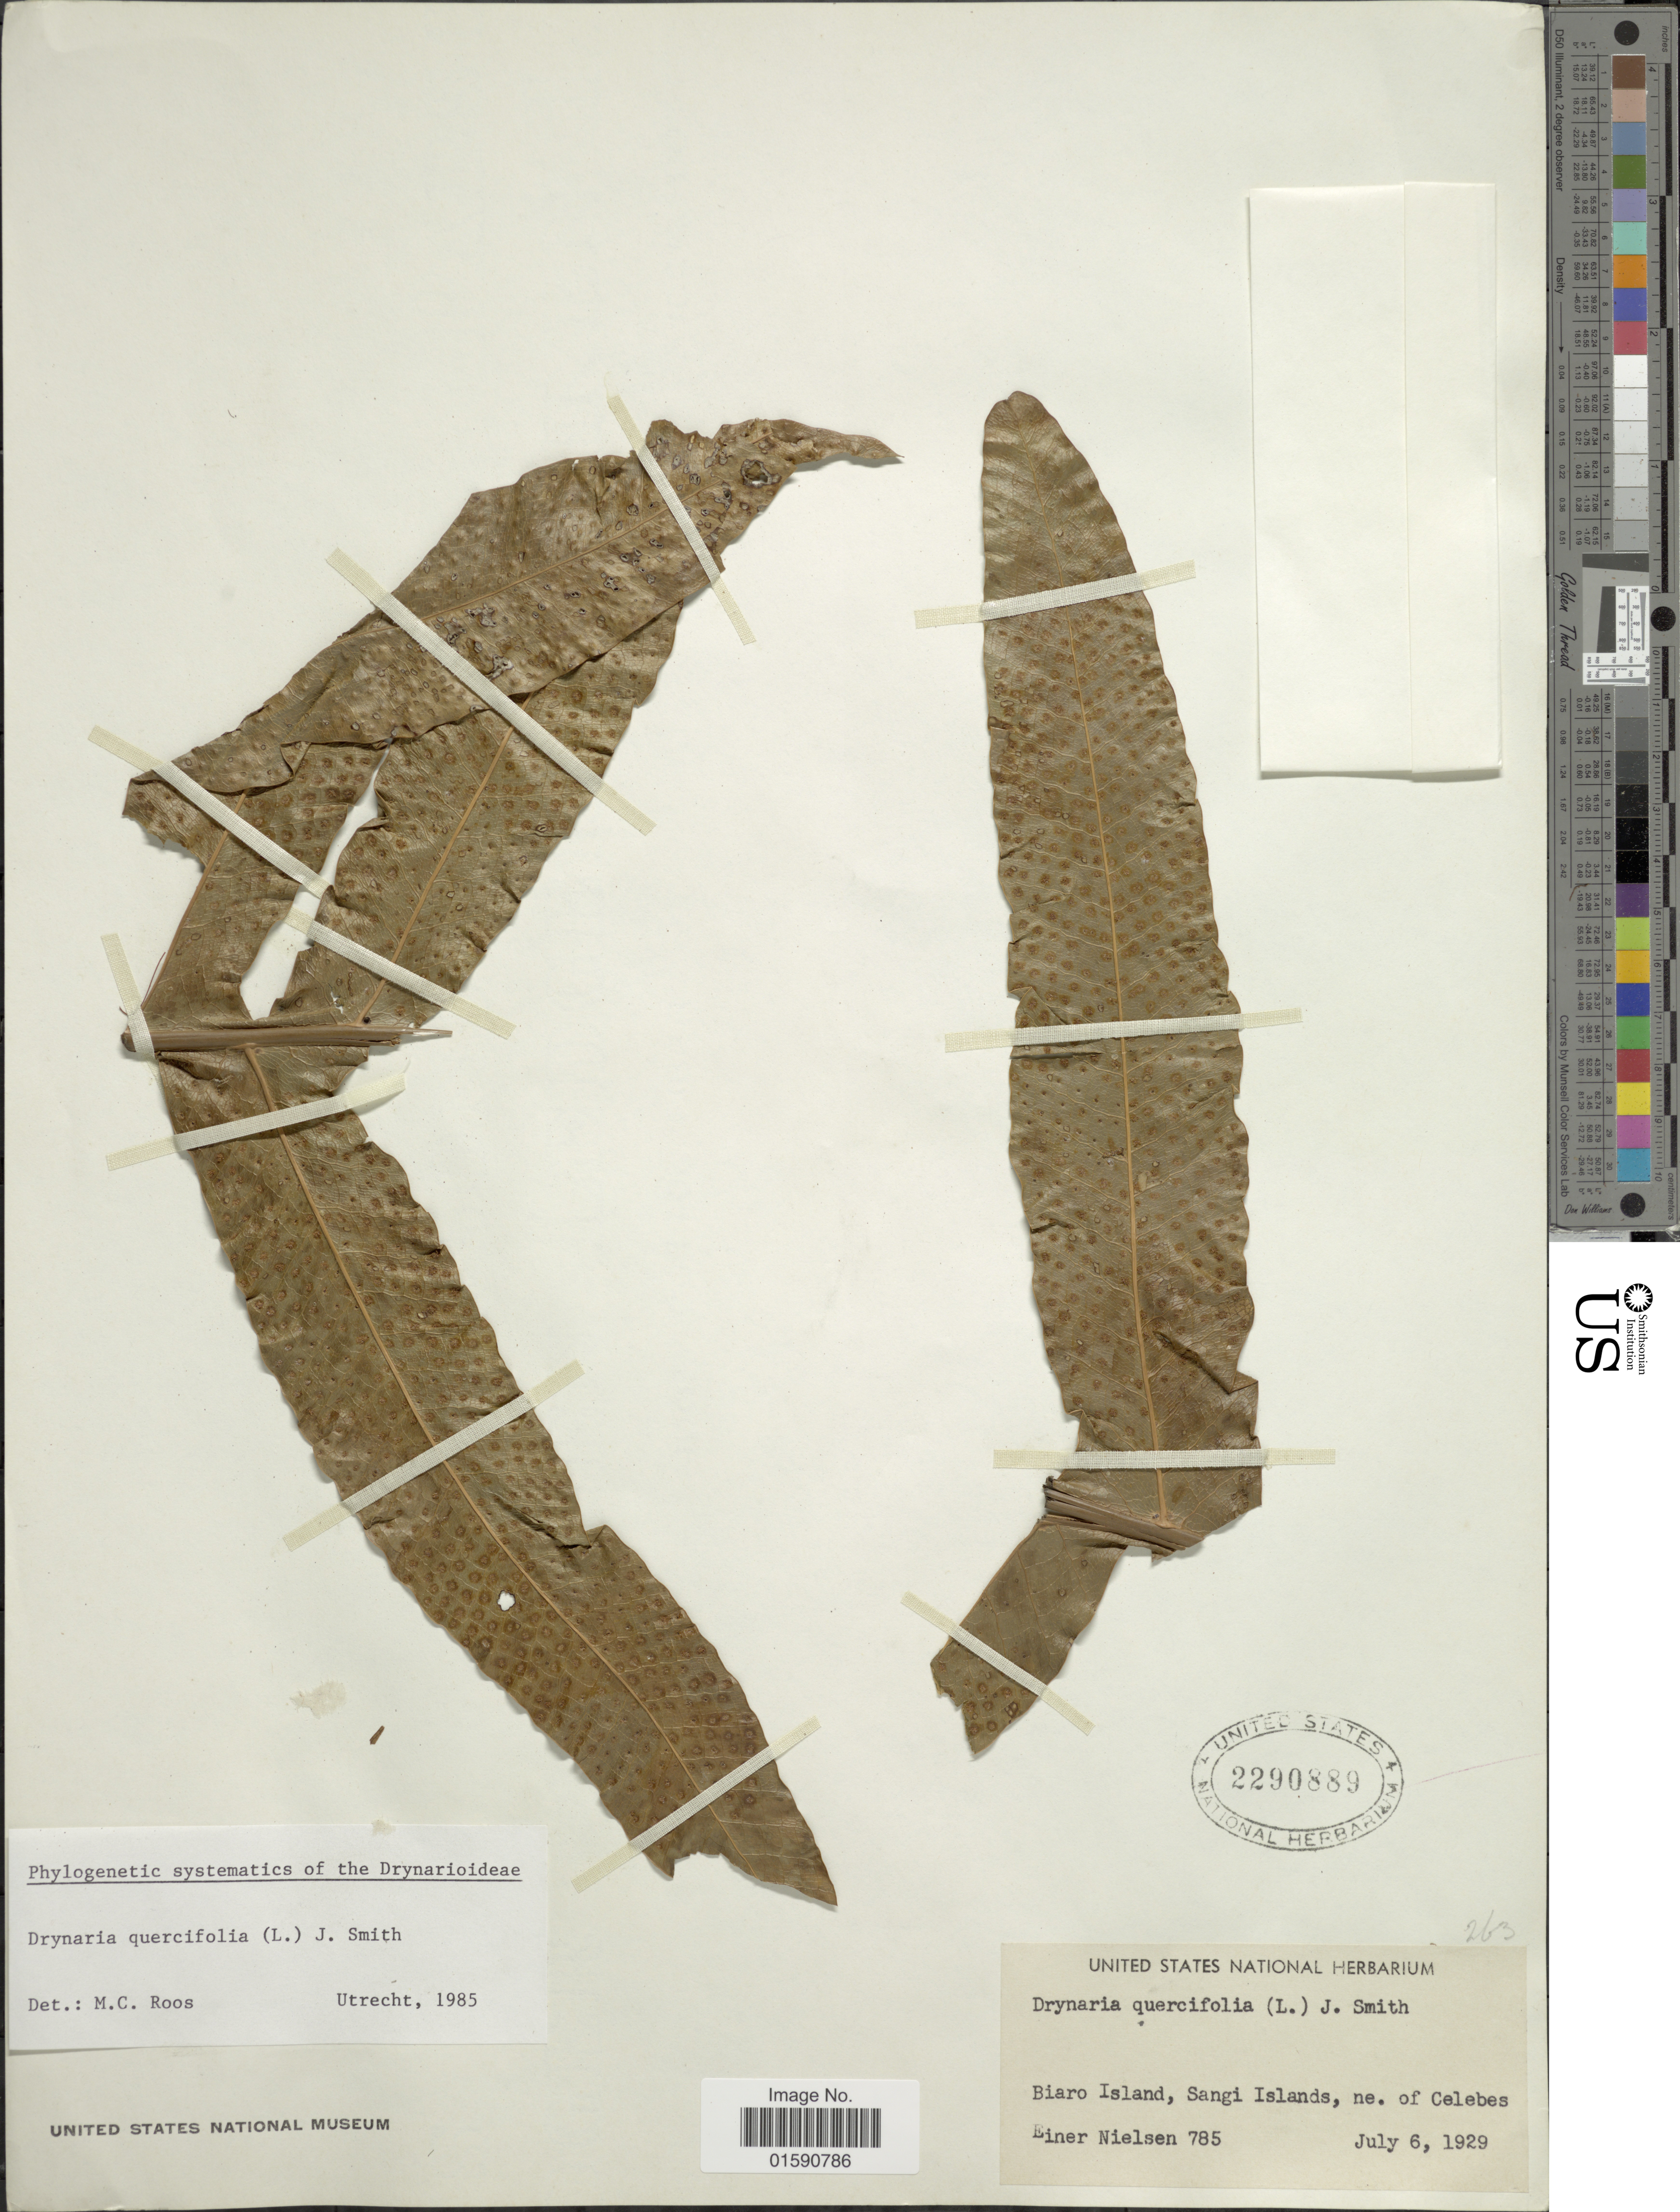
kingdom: Plantae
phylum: Tracheophyta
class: Polypodiopsida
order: Polypodiales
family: Polypodiaceae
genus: Drynaria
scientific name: Drynaria quercifolia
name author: (L.) J. Sm.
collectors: E. Nielsen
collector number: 785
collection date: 1929-07-06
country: Indonesia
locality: Biaro Island, Sangi Islands, ne. of Celebes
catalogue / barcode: US 2290889